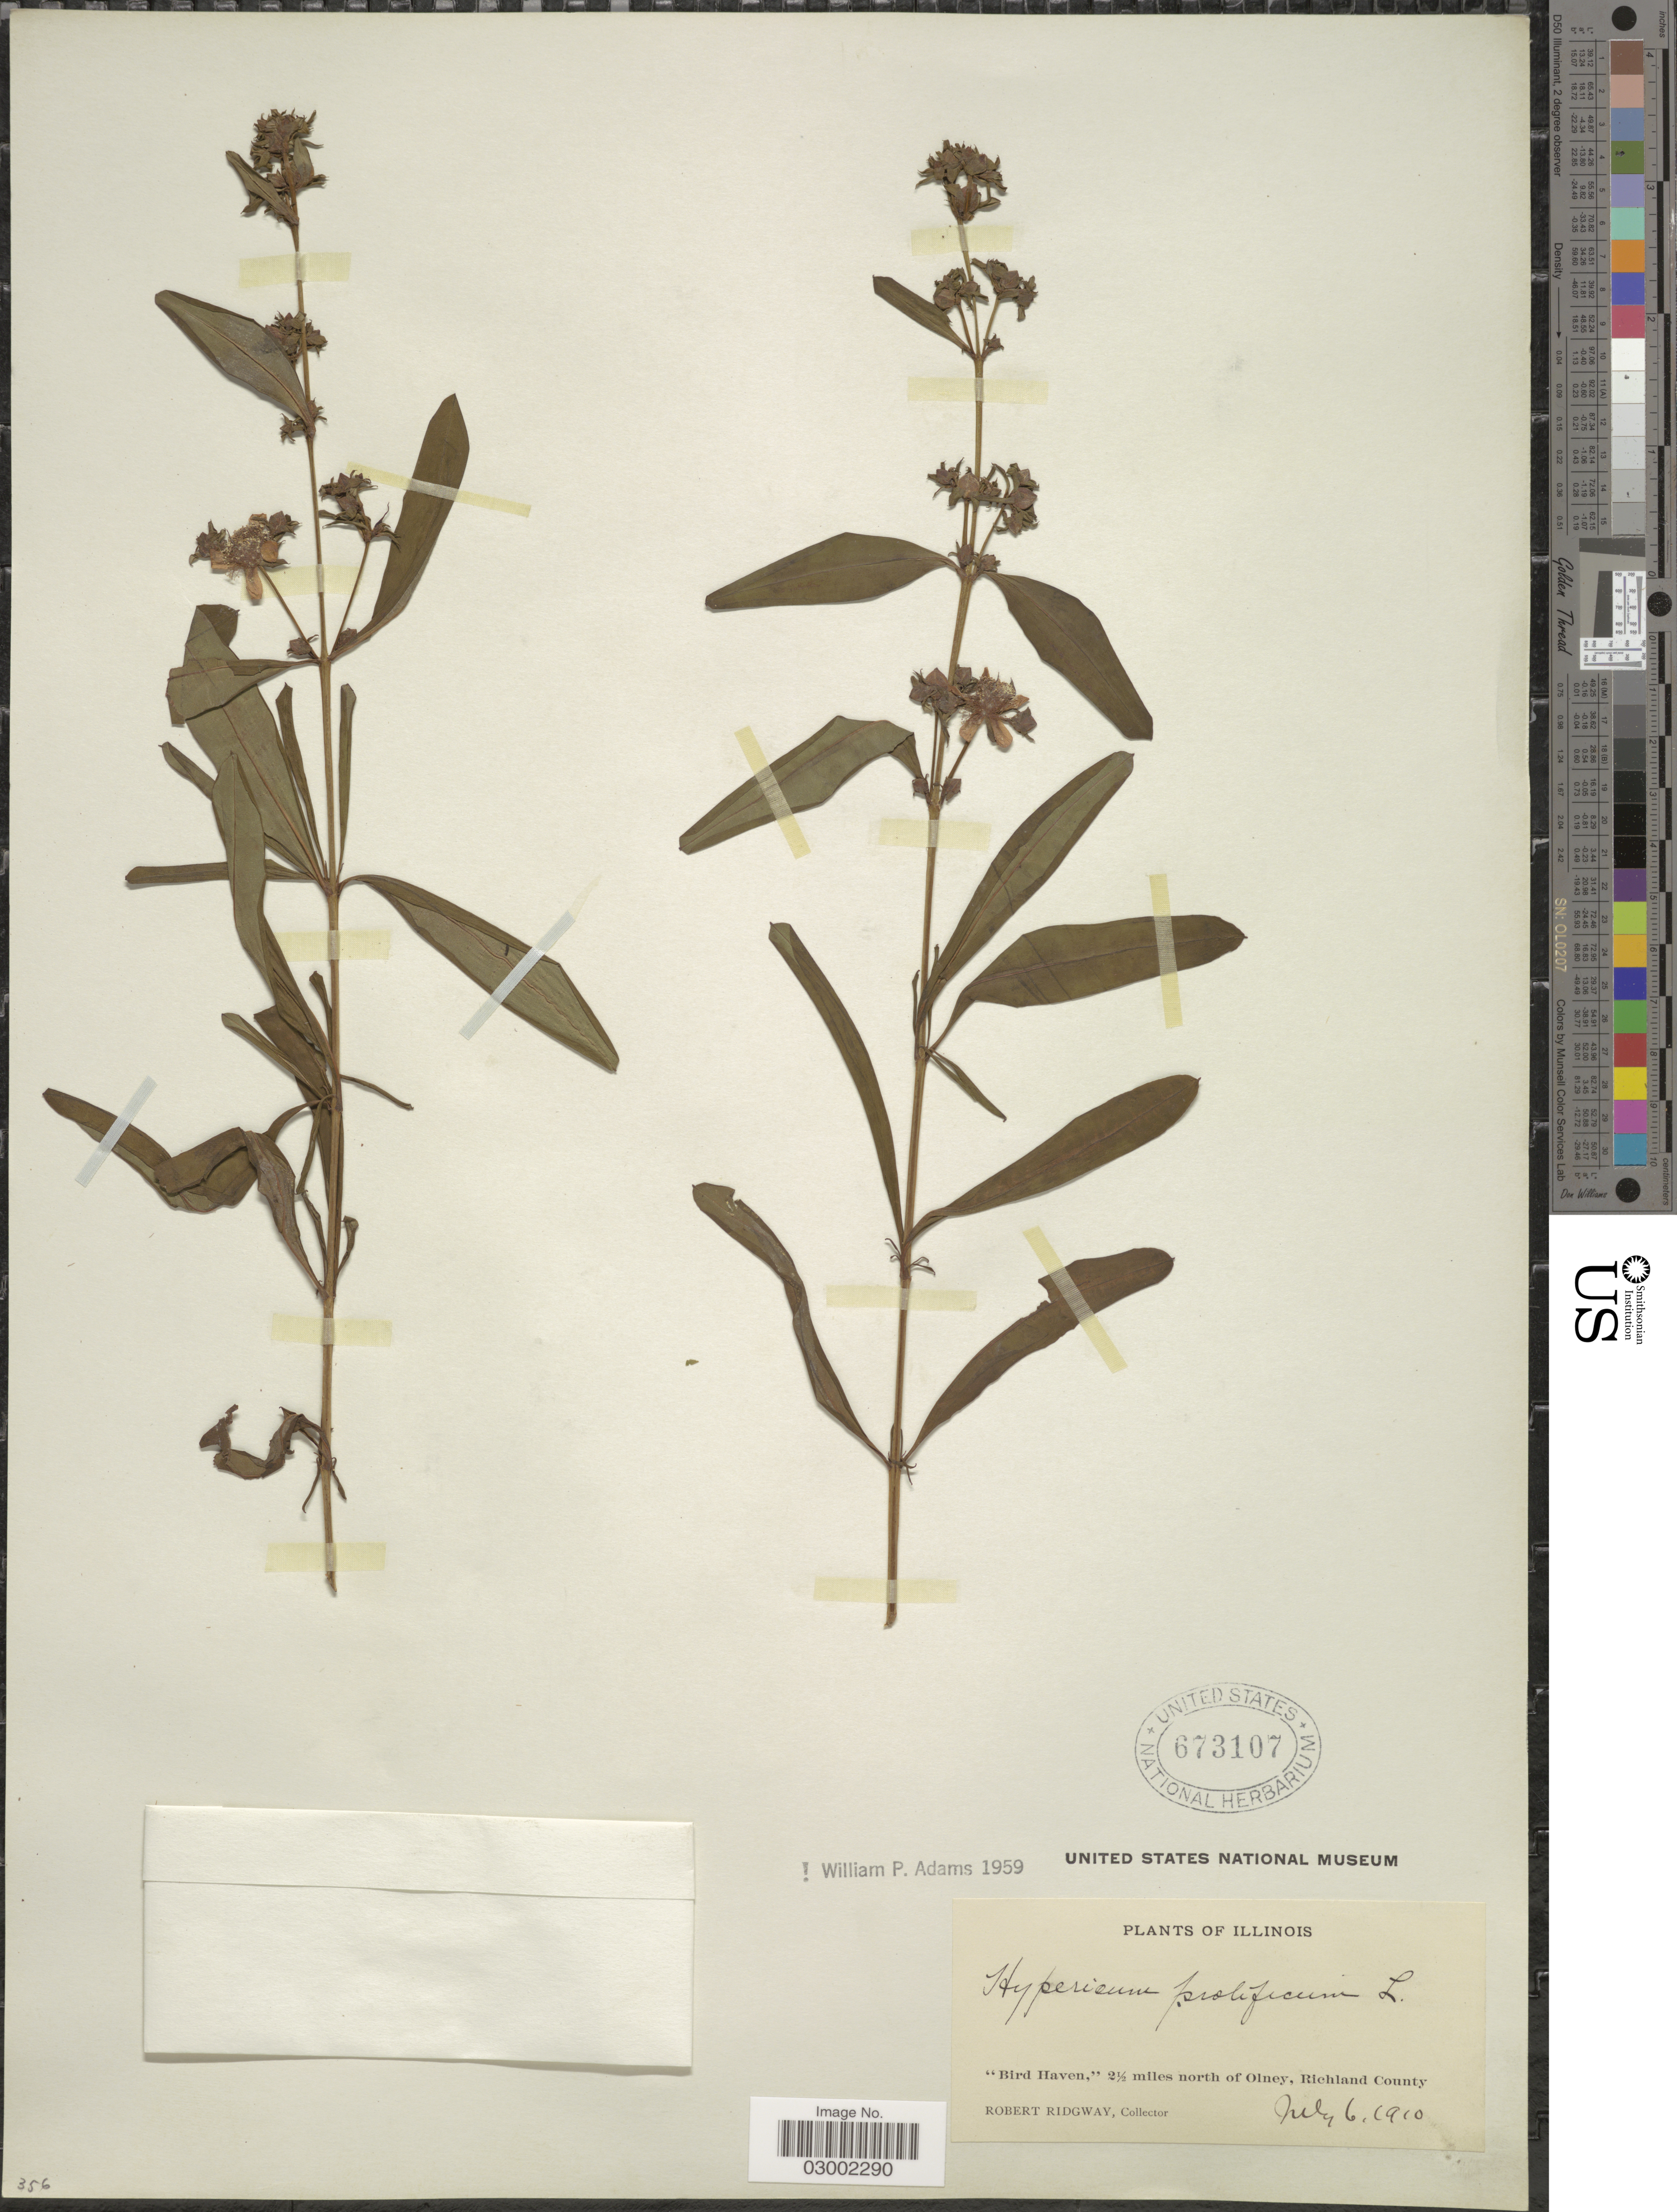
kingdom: Plantae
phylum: Tracheophyta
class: Magnoliopsida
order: Malpighiales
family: Hypericaceae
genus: Hypericum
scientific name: Hypericum prolificum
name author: L.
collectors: R. Ridgway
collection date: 1910-07-06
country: United States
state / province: Illinois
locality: Bird Haven,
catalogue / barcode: US 673107